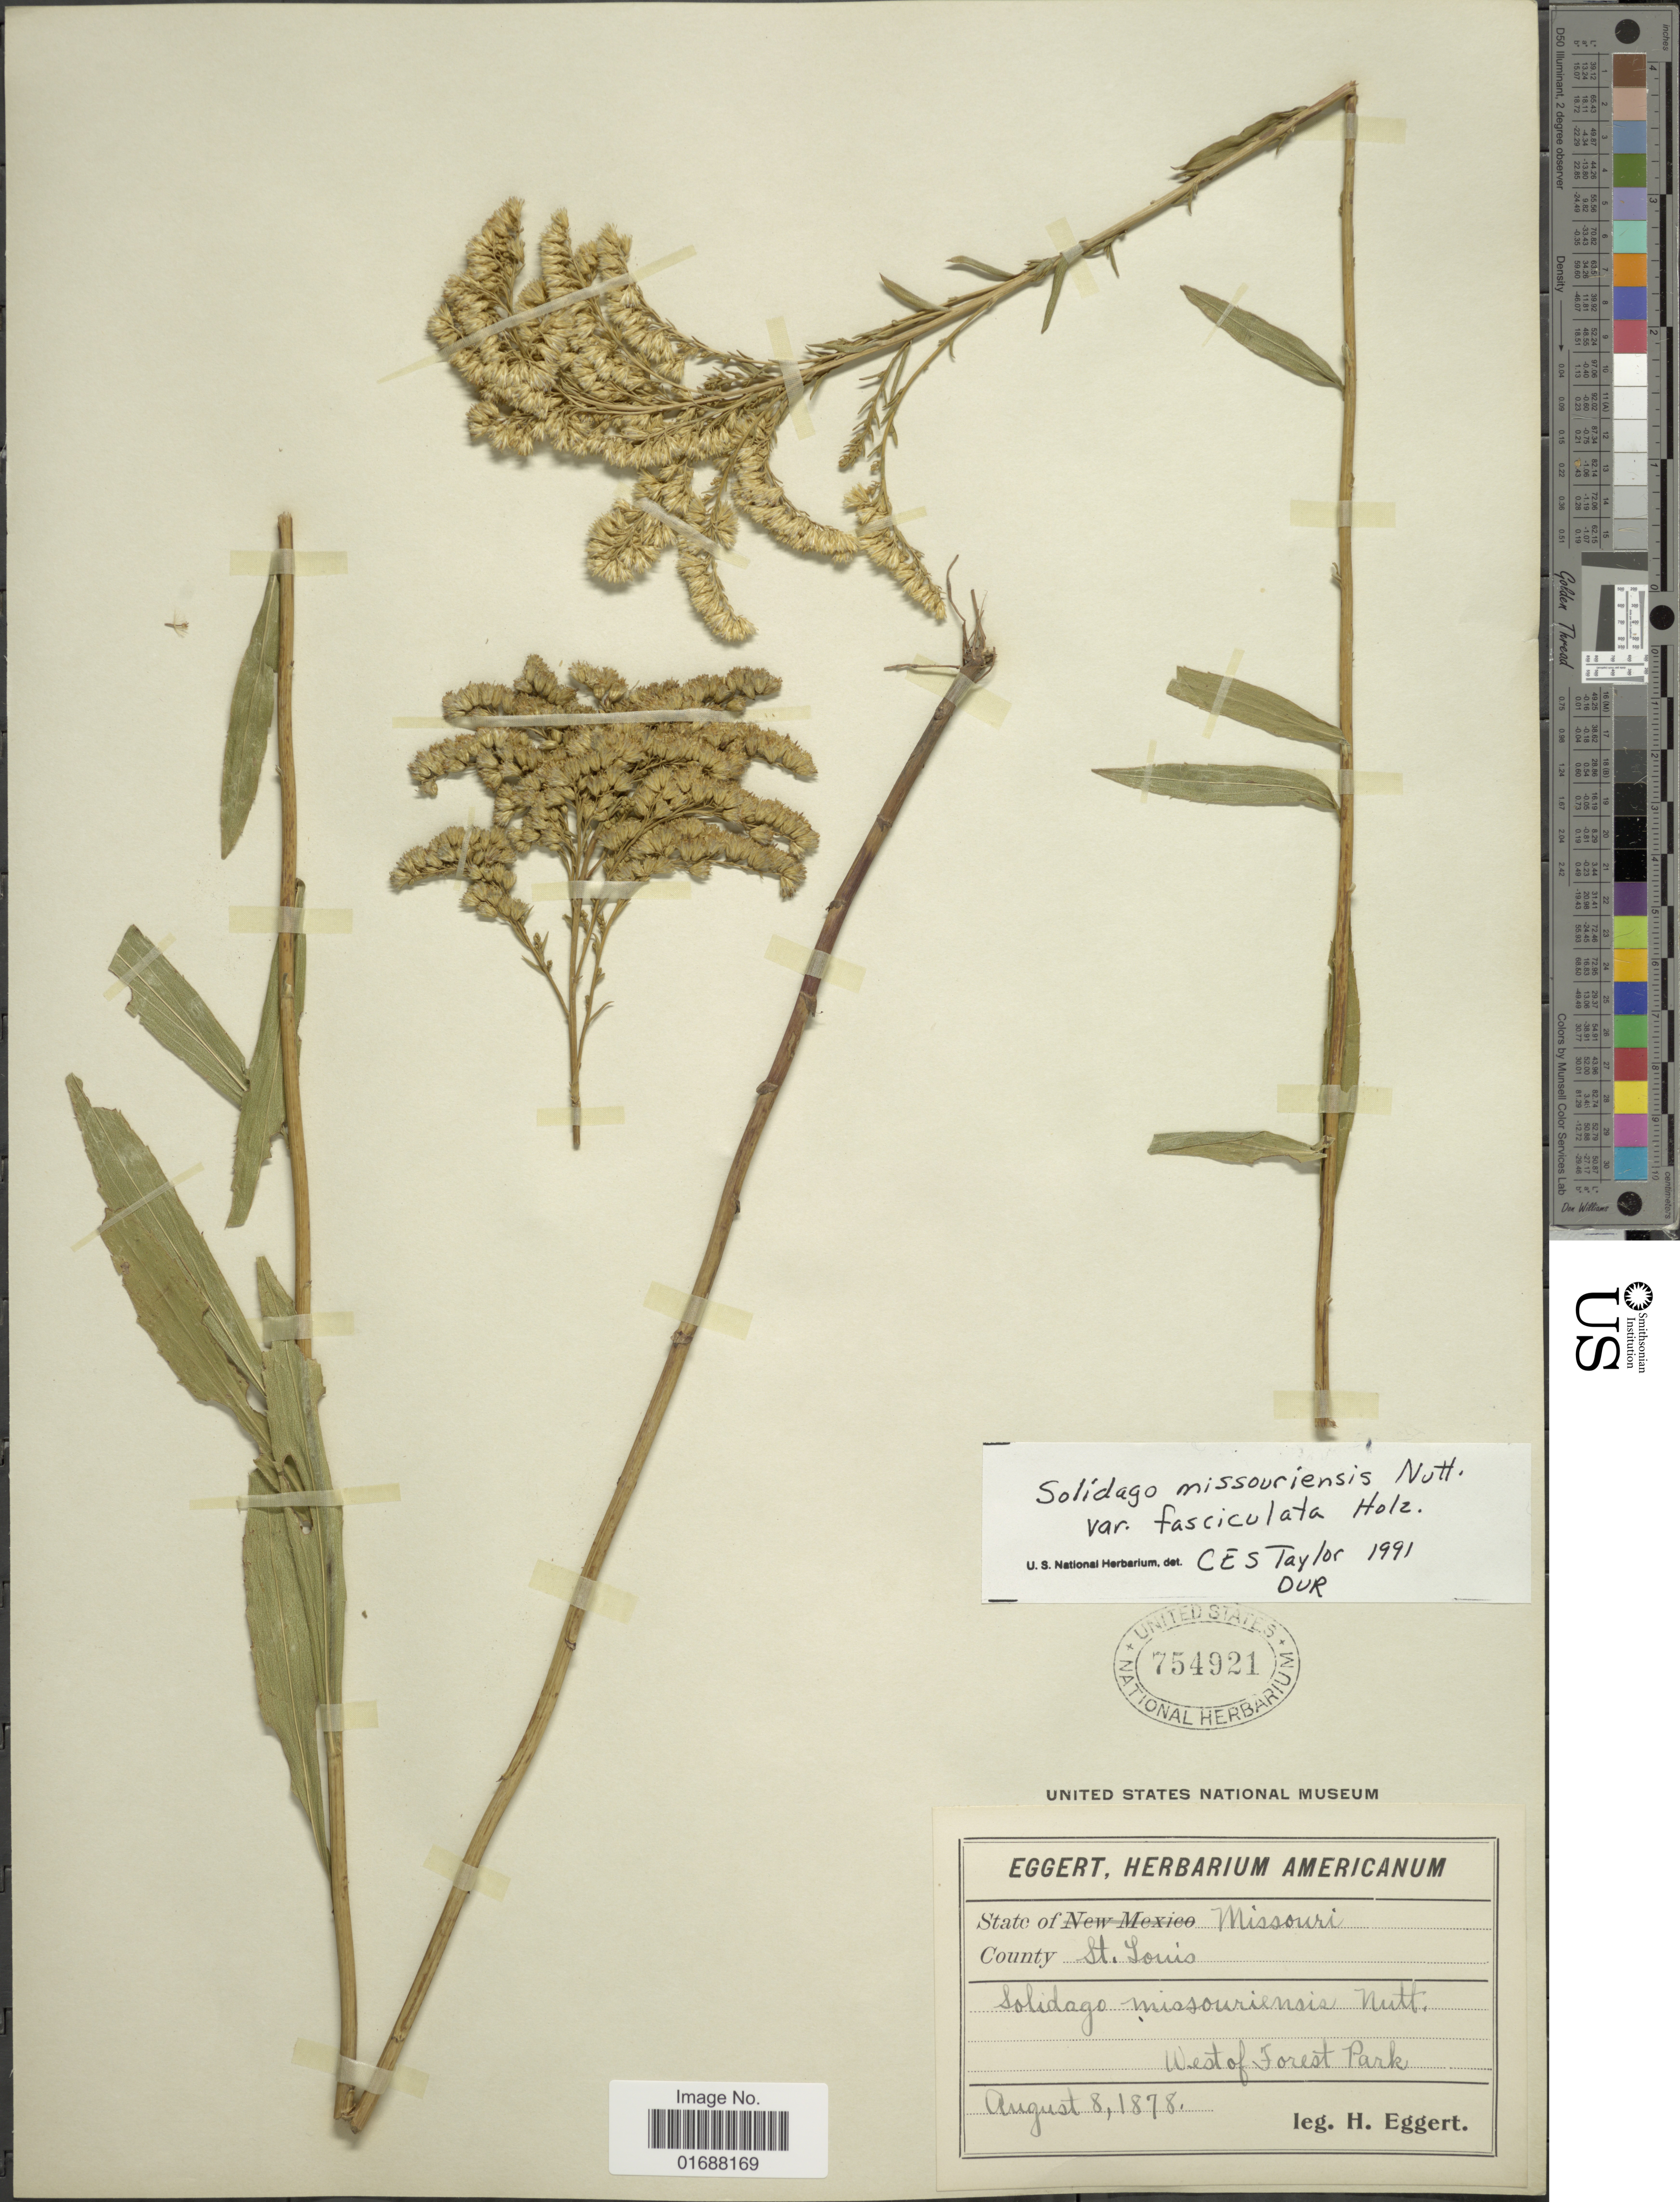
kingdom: Plantae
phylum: Tracheophyta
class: Magnoliopsida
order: Asterales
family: Asteraceae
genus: Solidago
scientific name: Solidago missouriensis var. fasciculata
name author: Holz.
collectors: H. Eggert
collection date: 1878-08-08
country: United States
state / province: Missouri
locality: County St. Louis. West of Forest Park.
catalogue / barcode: US 754921